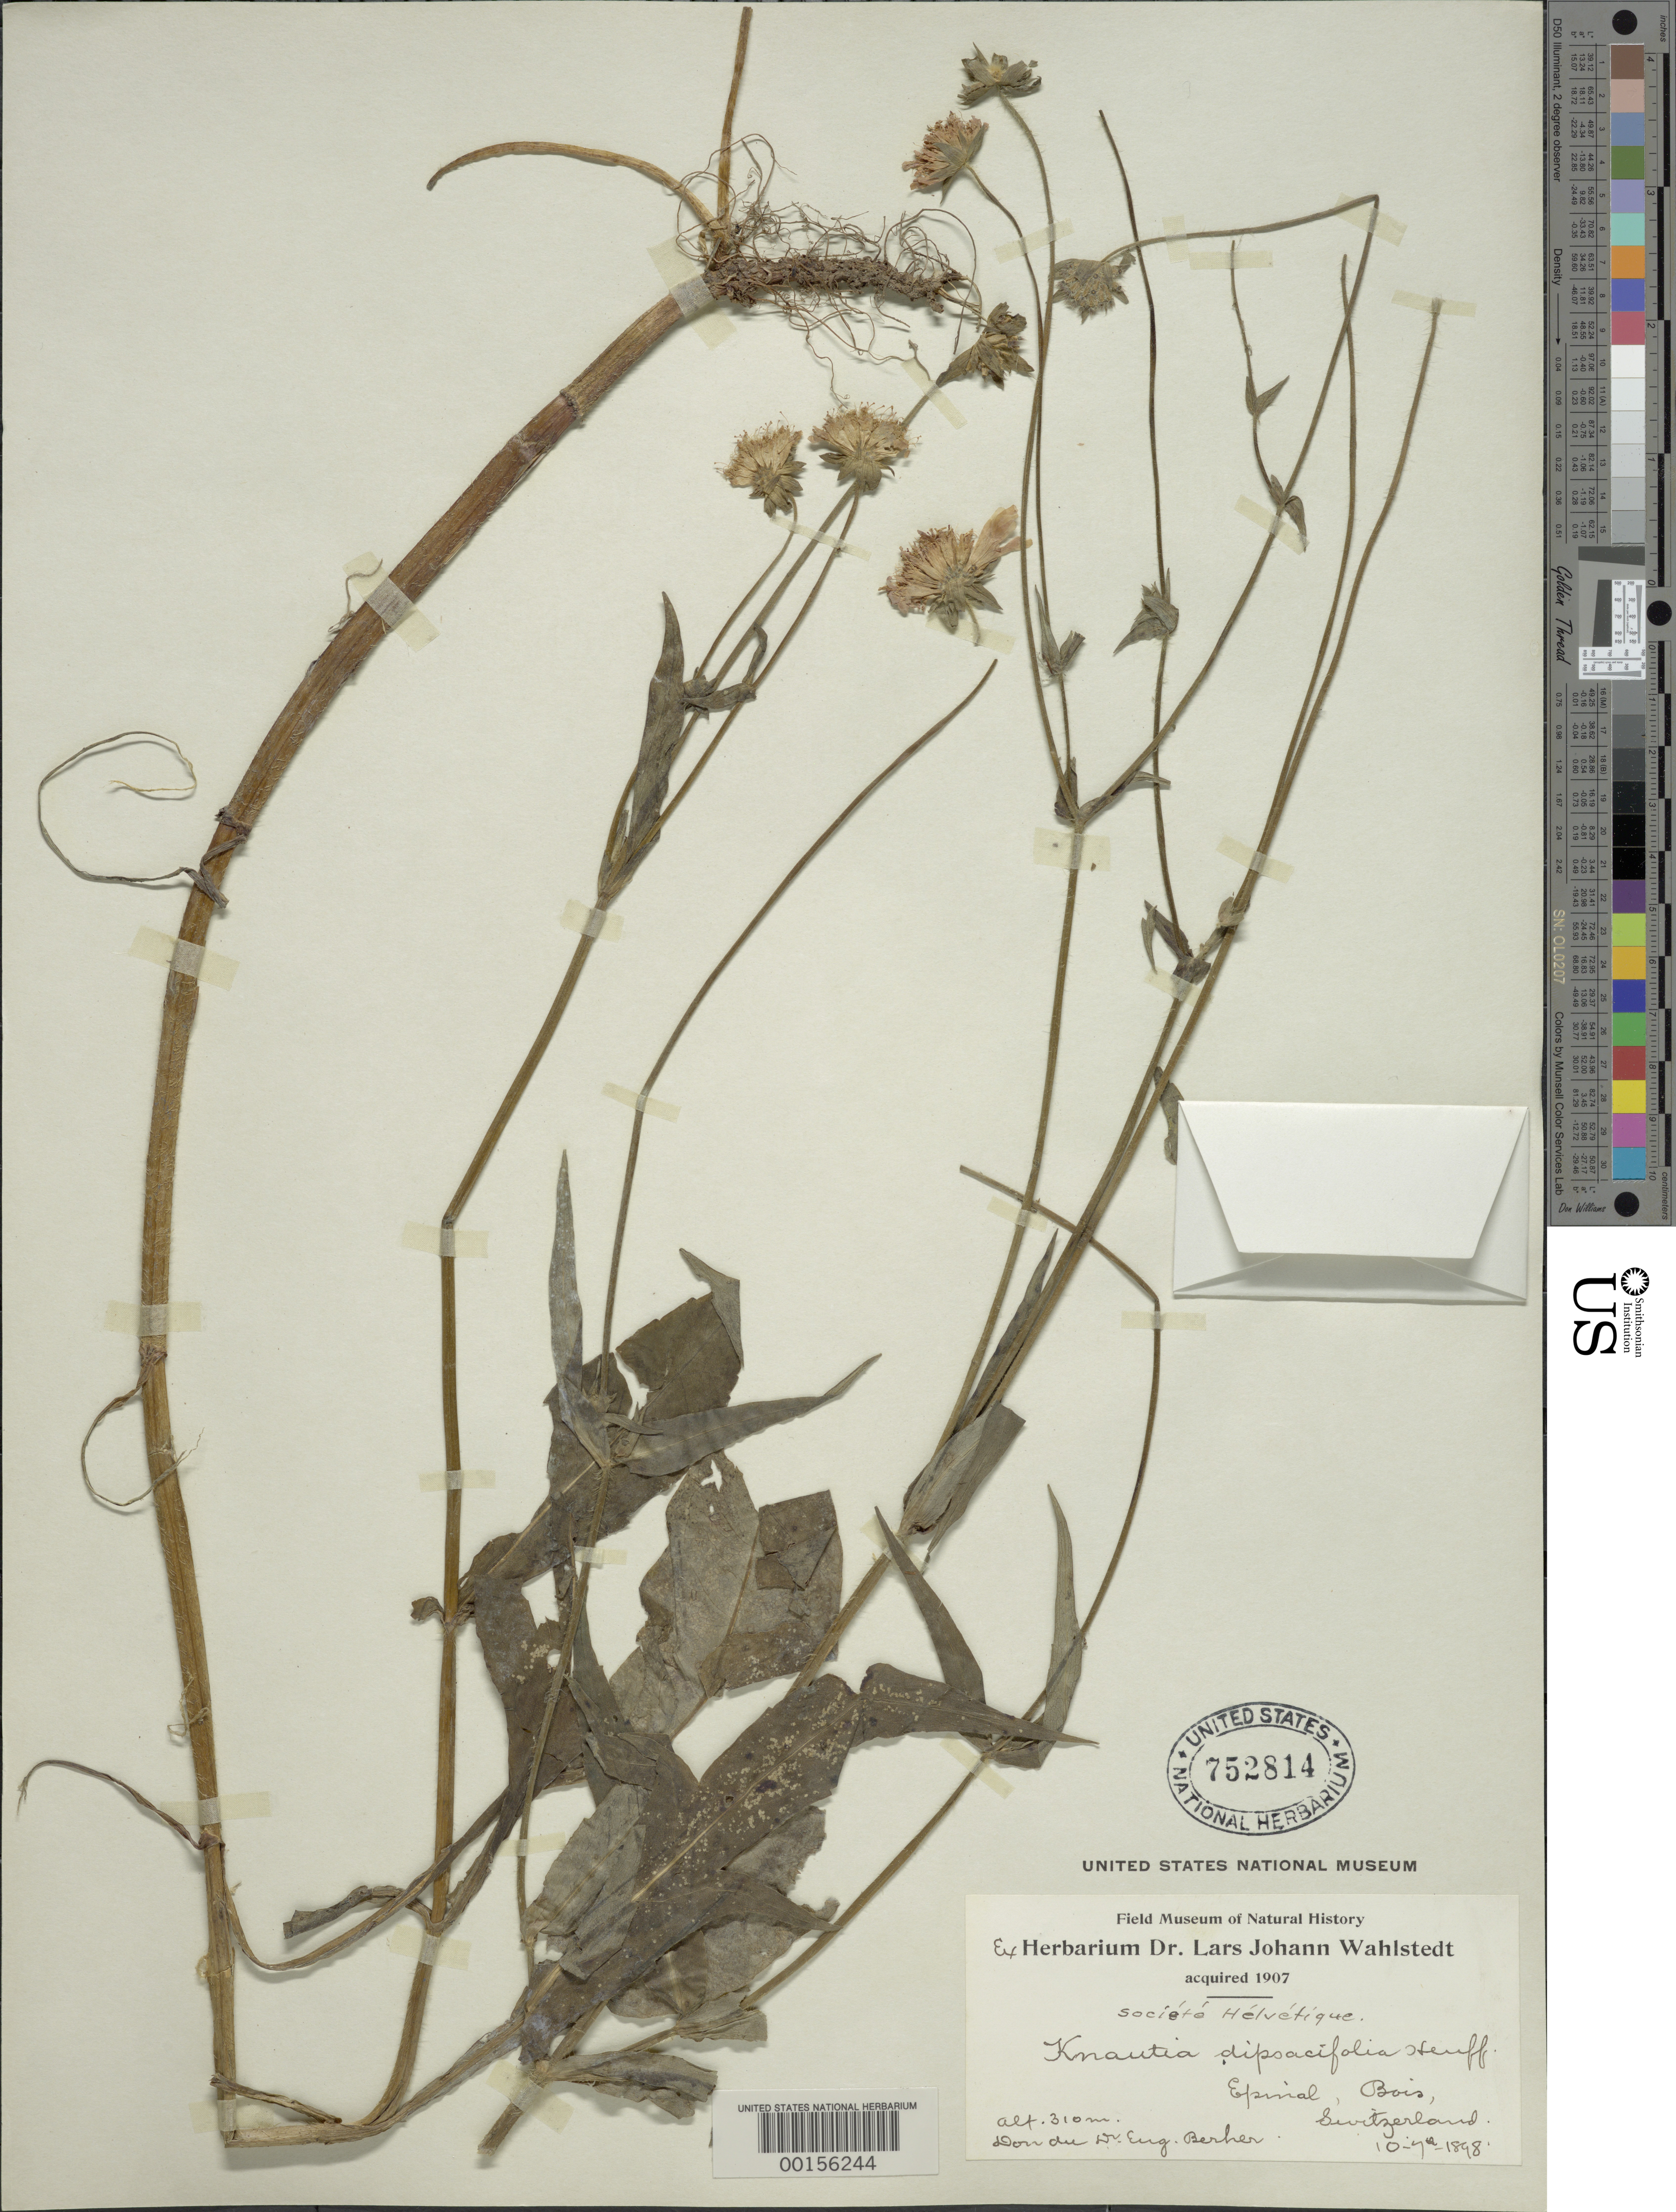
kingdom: Plantae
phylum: Tracheophyta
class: Magnoliopsida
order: Dipsacales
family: Caprifoliaceae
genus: Knautia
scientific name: Knautia dipsacifolia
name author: (Host) Kreutzer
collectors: E. Berher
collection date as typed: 07 Oct 1898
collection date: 1898-10-07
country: France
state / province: Grand Est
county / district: Vosges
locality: Epinal, Bois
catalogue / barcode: US 752814